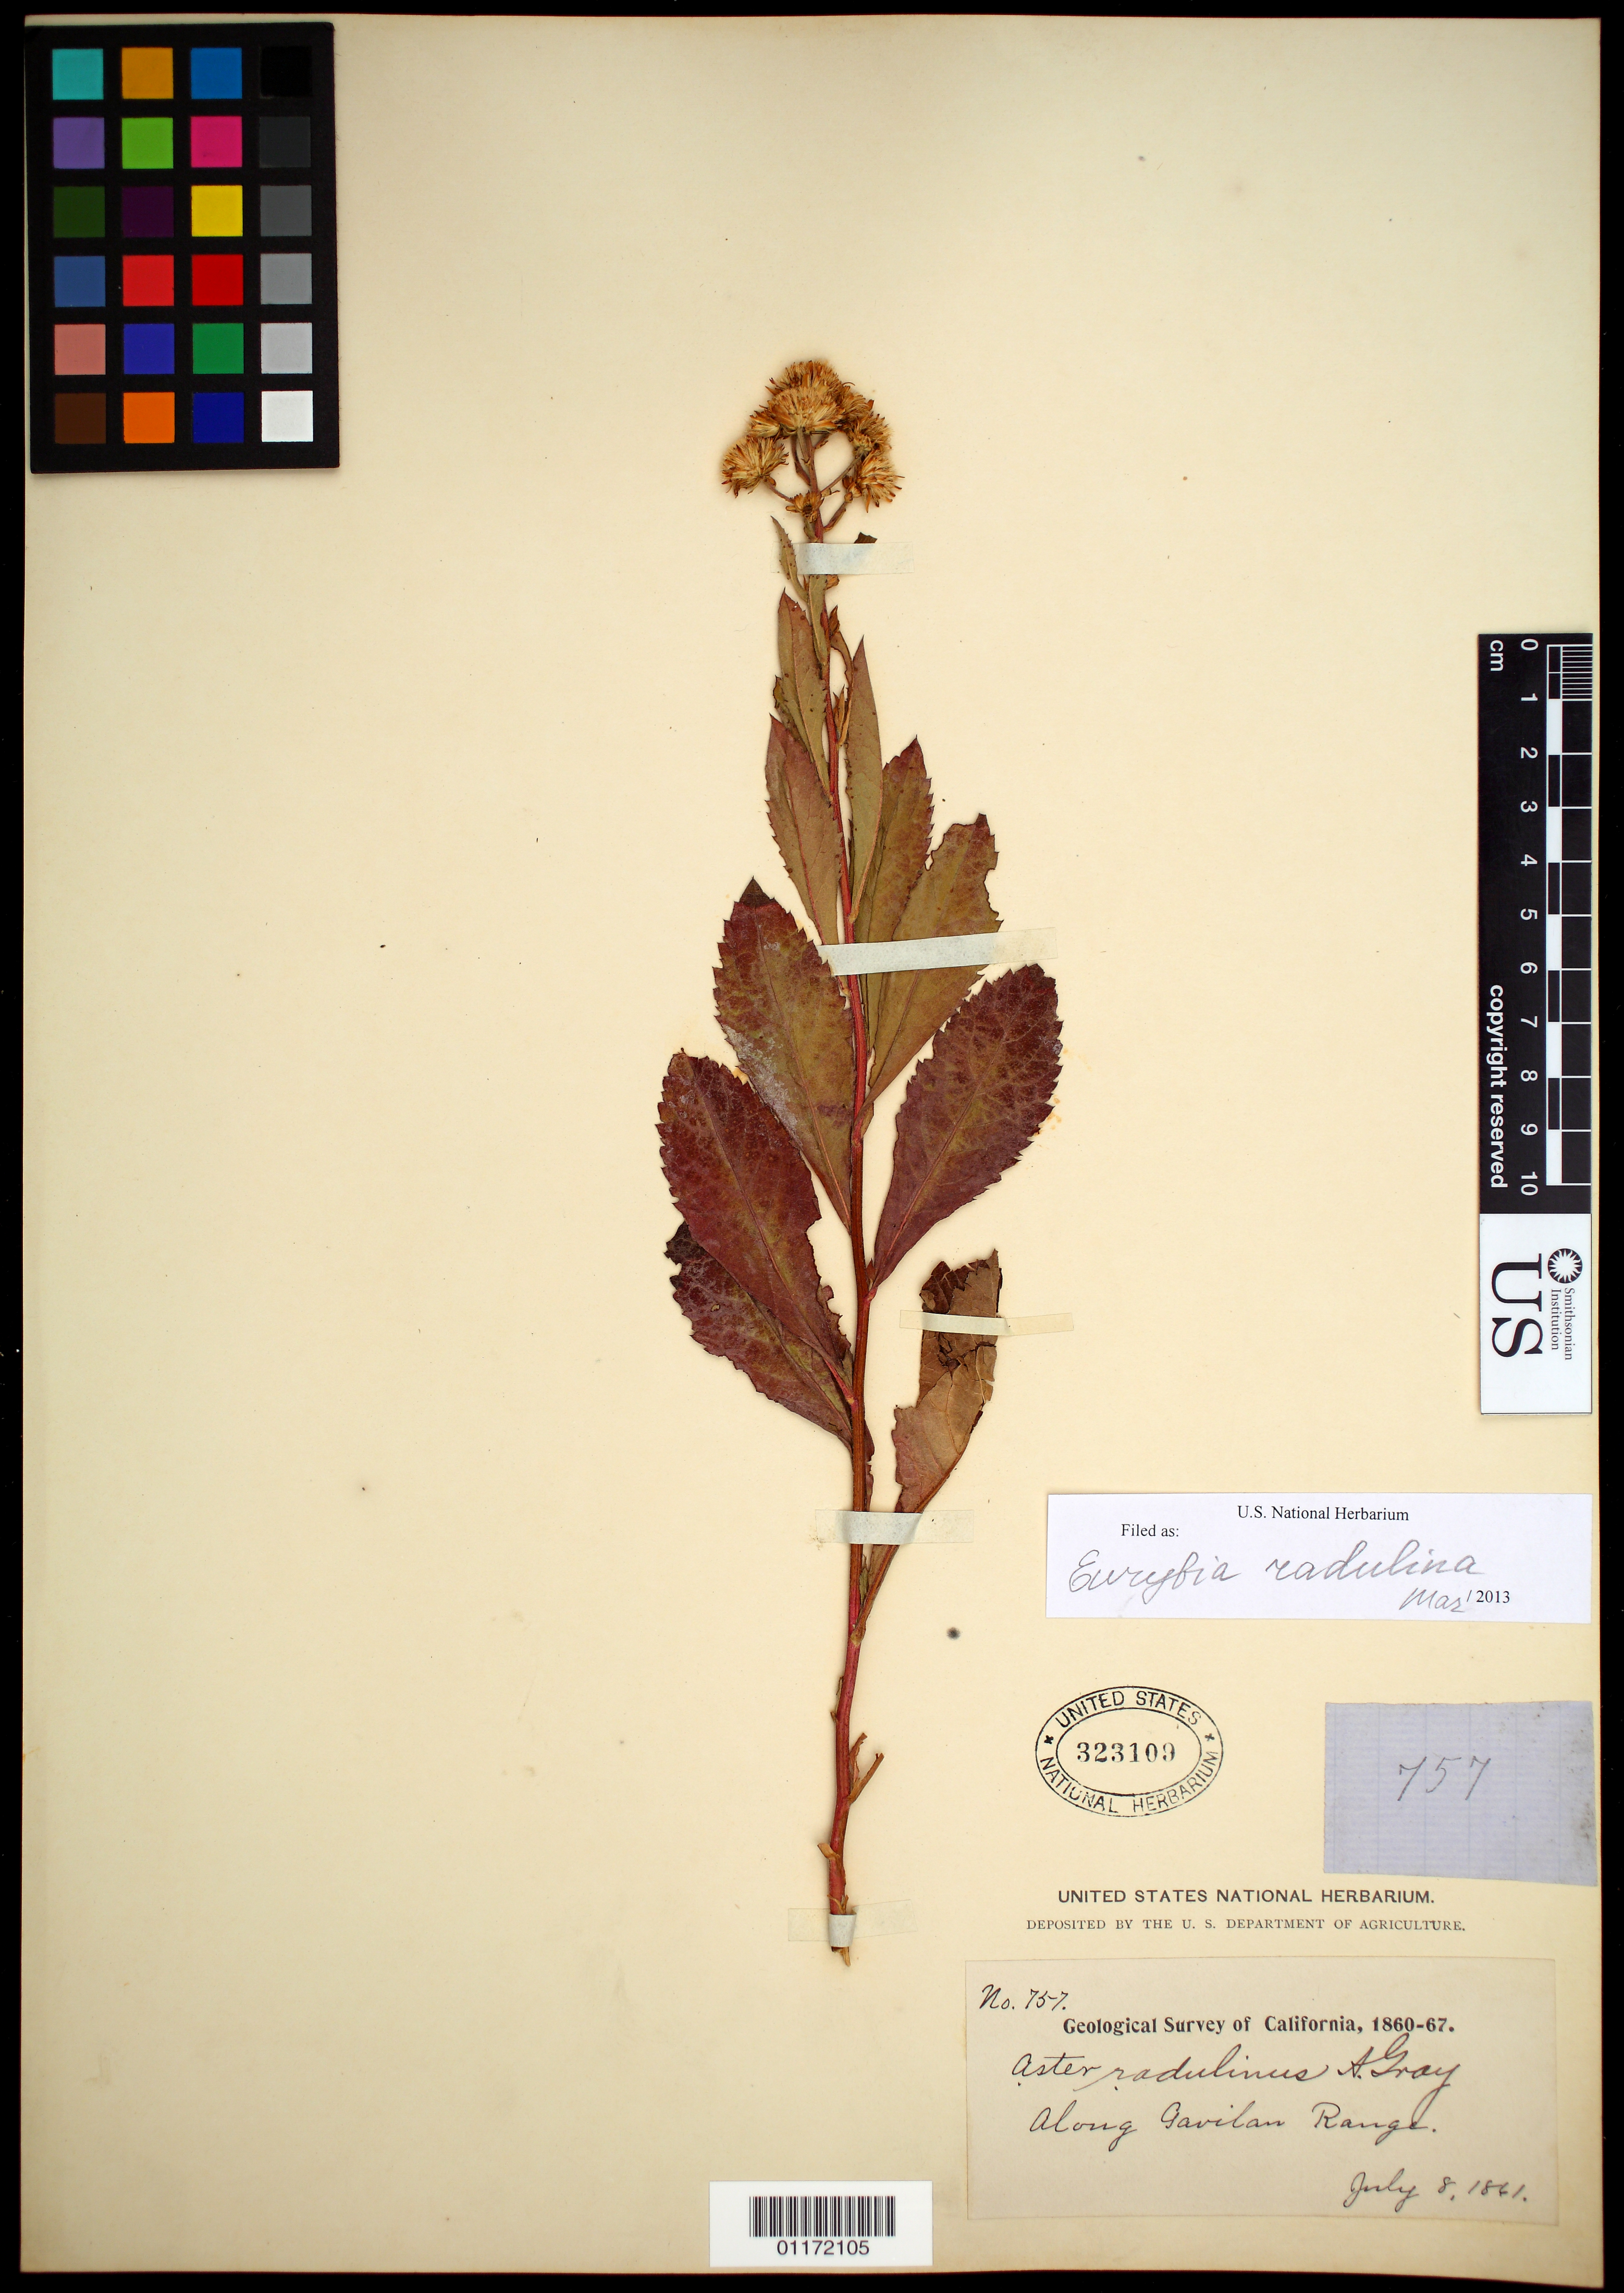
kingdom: Plantae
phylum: Tracheophyta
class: Magnoliopsida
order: Asterales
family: Asteraceae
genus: Eurybia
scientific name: Eurybia radulina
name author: (A. Gray) G.L. Nesom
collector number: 757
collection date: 1861-07-08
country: United States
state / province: California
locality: along Gavilan Range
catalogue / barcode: US 323109